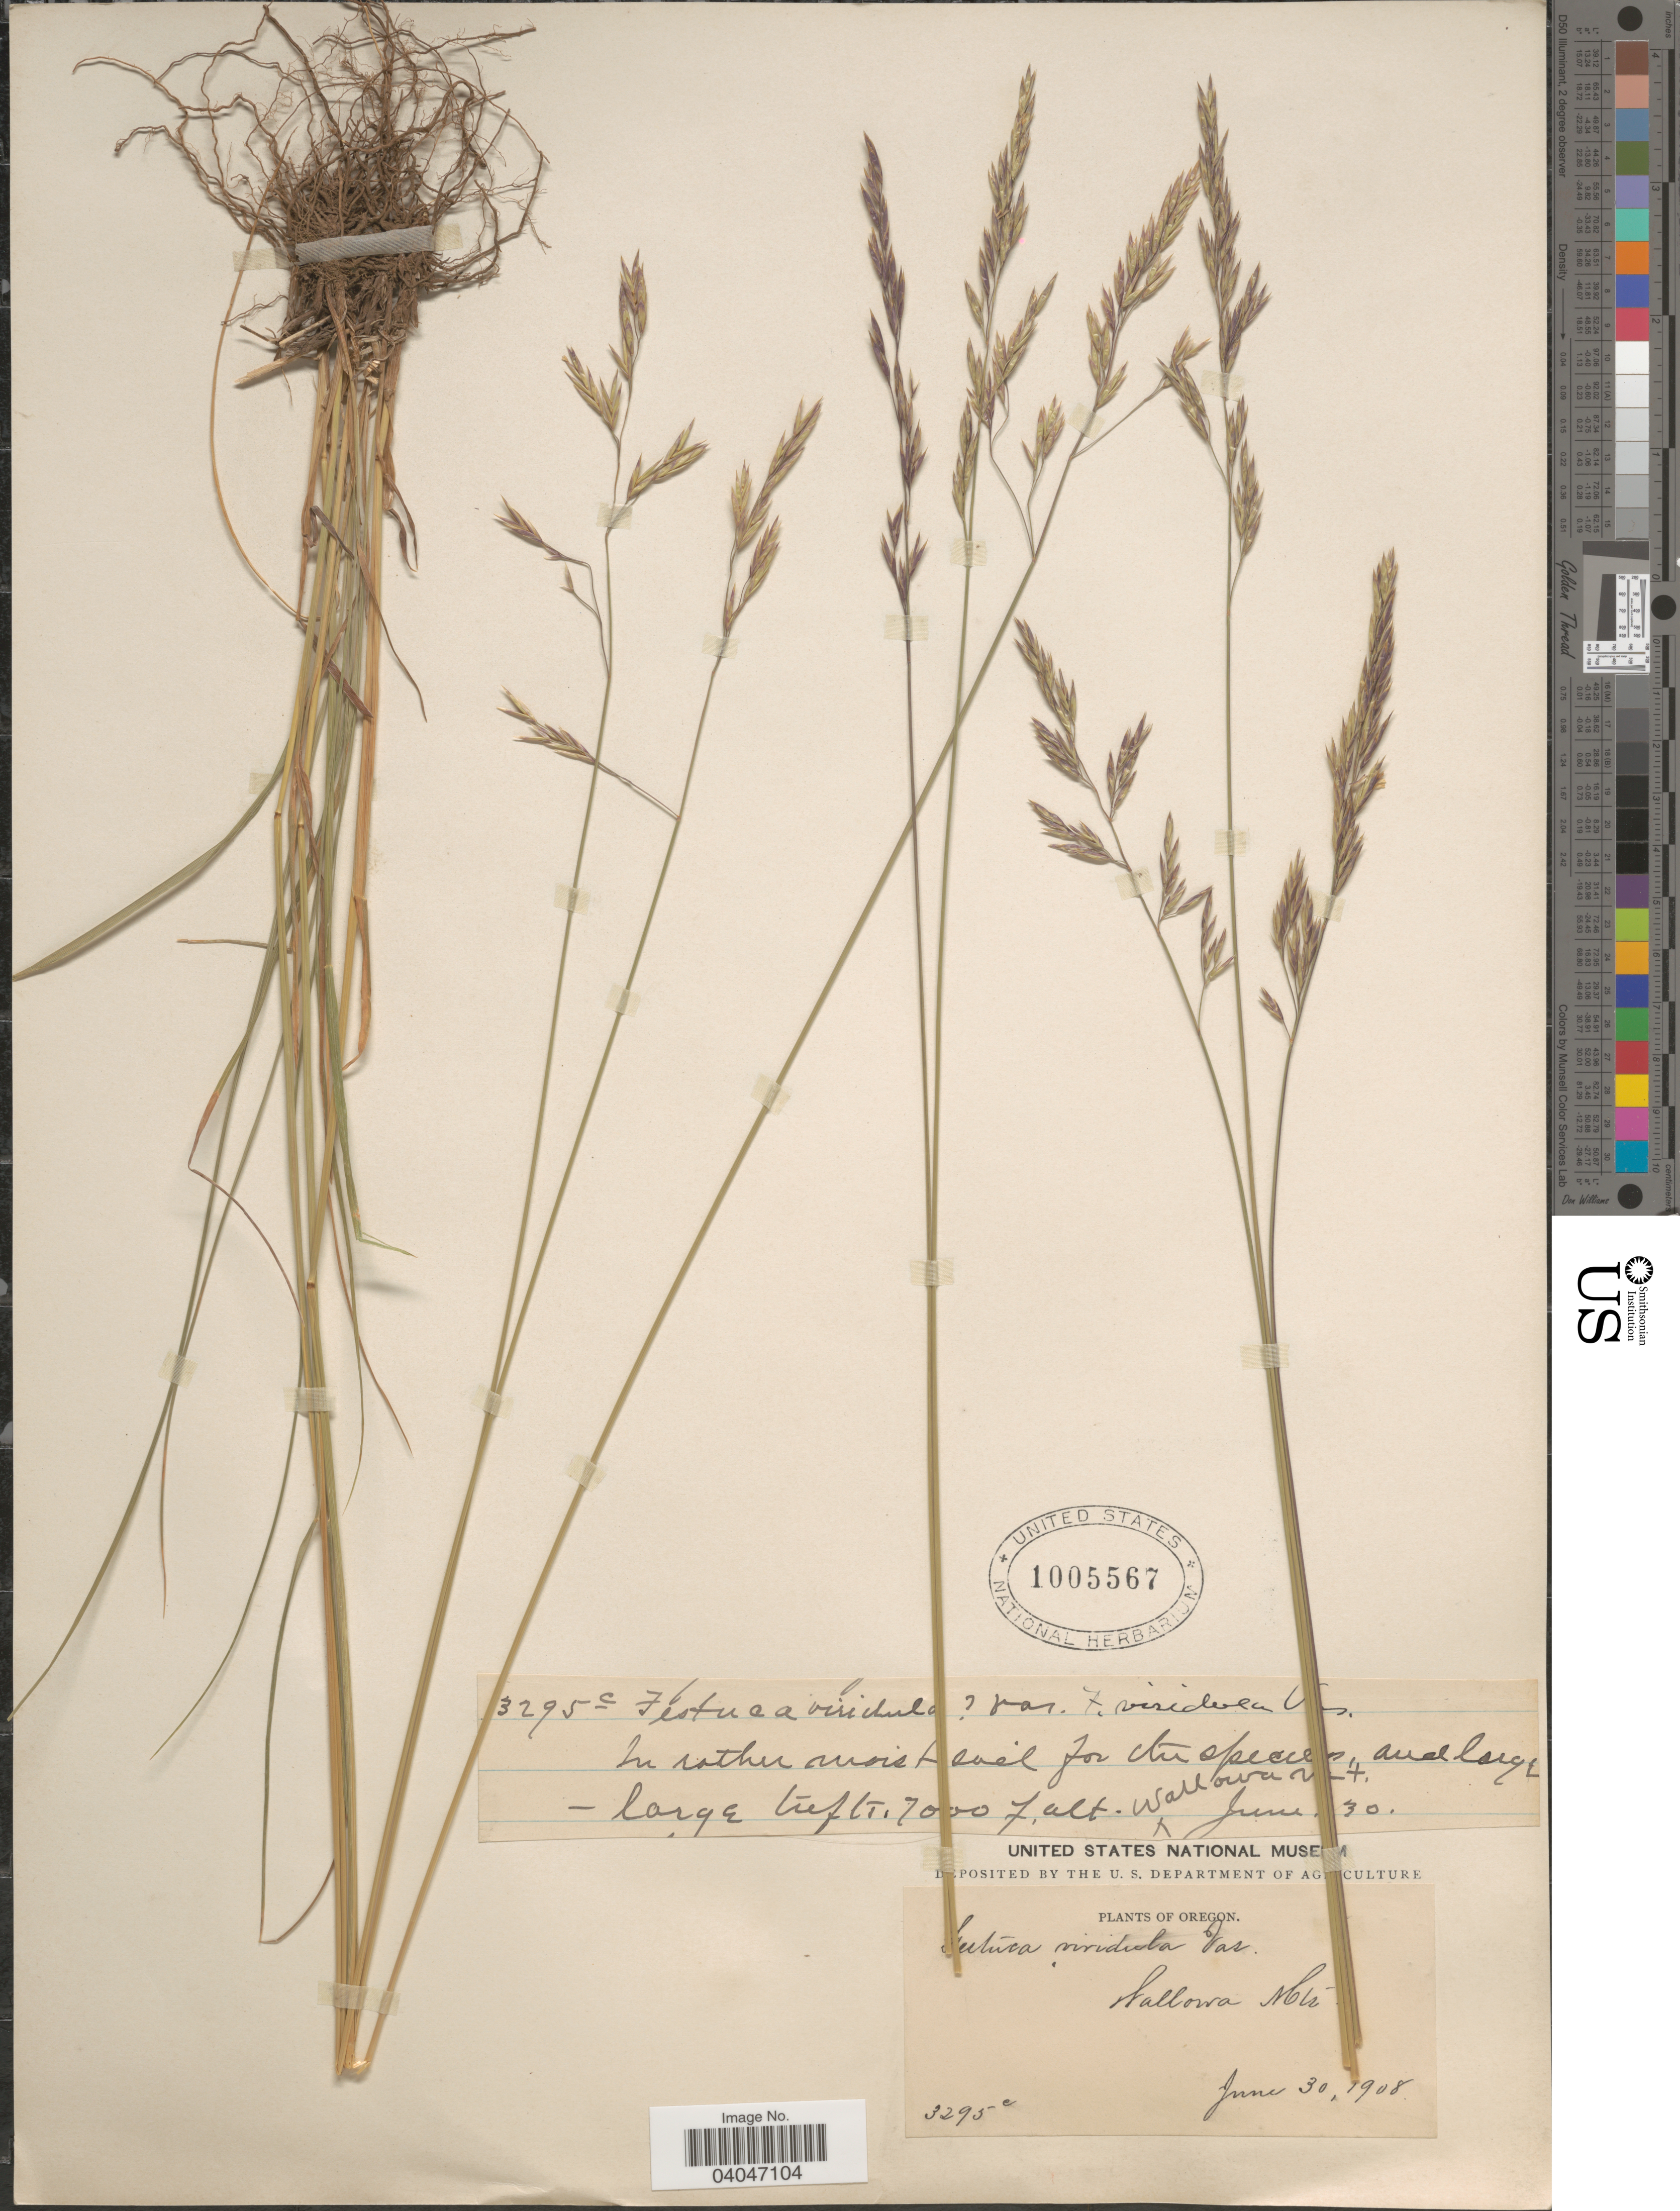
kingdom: Plantae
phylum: Tracheophyta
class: Liliopsida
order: Poales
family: Poaceae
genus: Festuca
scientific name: Festuca viridula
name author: Vasey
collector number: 3295c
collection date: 1908-06-30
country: United States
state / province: Oregon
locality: Wallowa Mts.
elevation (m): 2134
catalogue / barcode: US 1005567